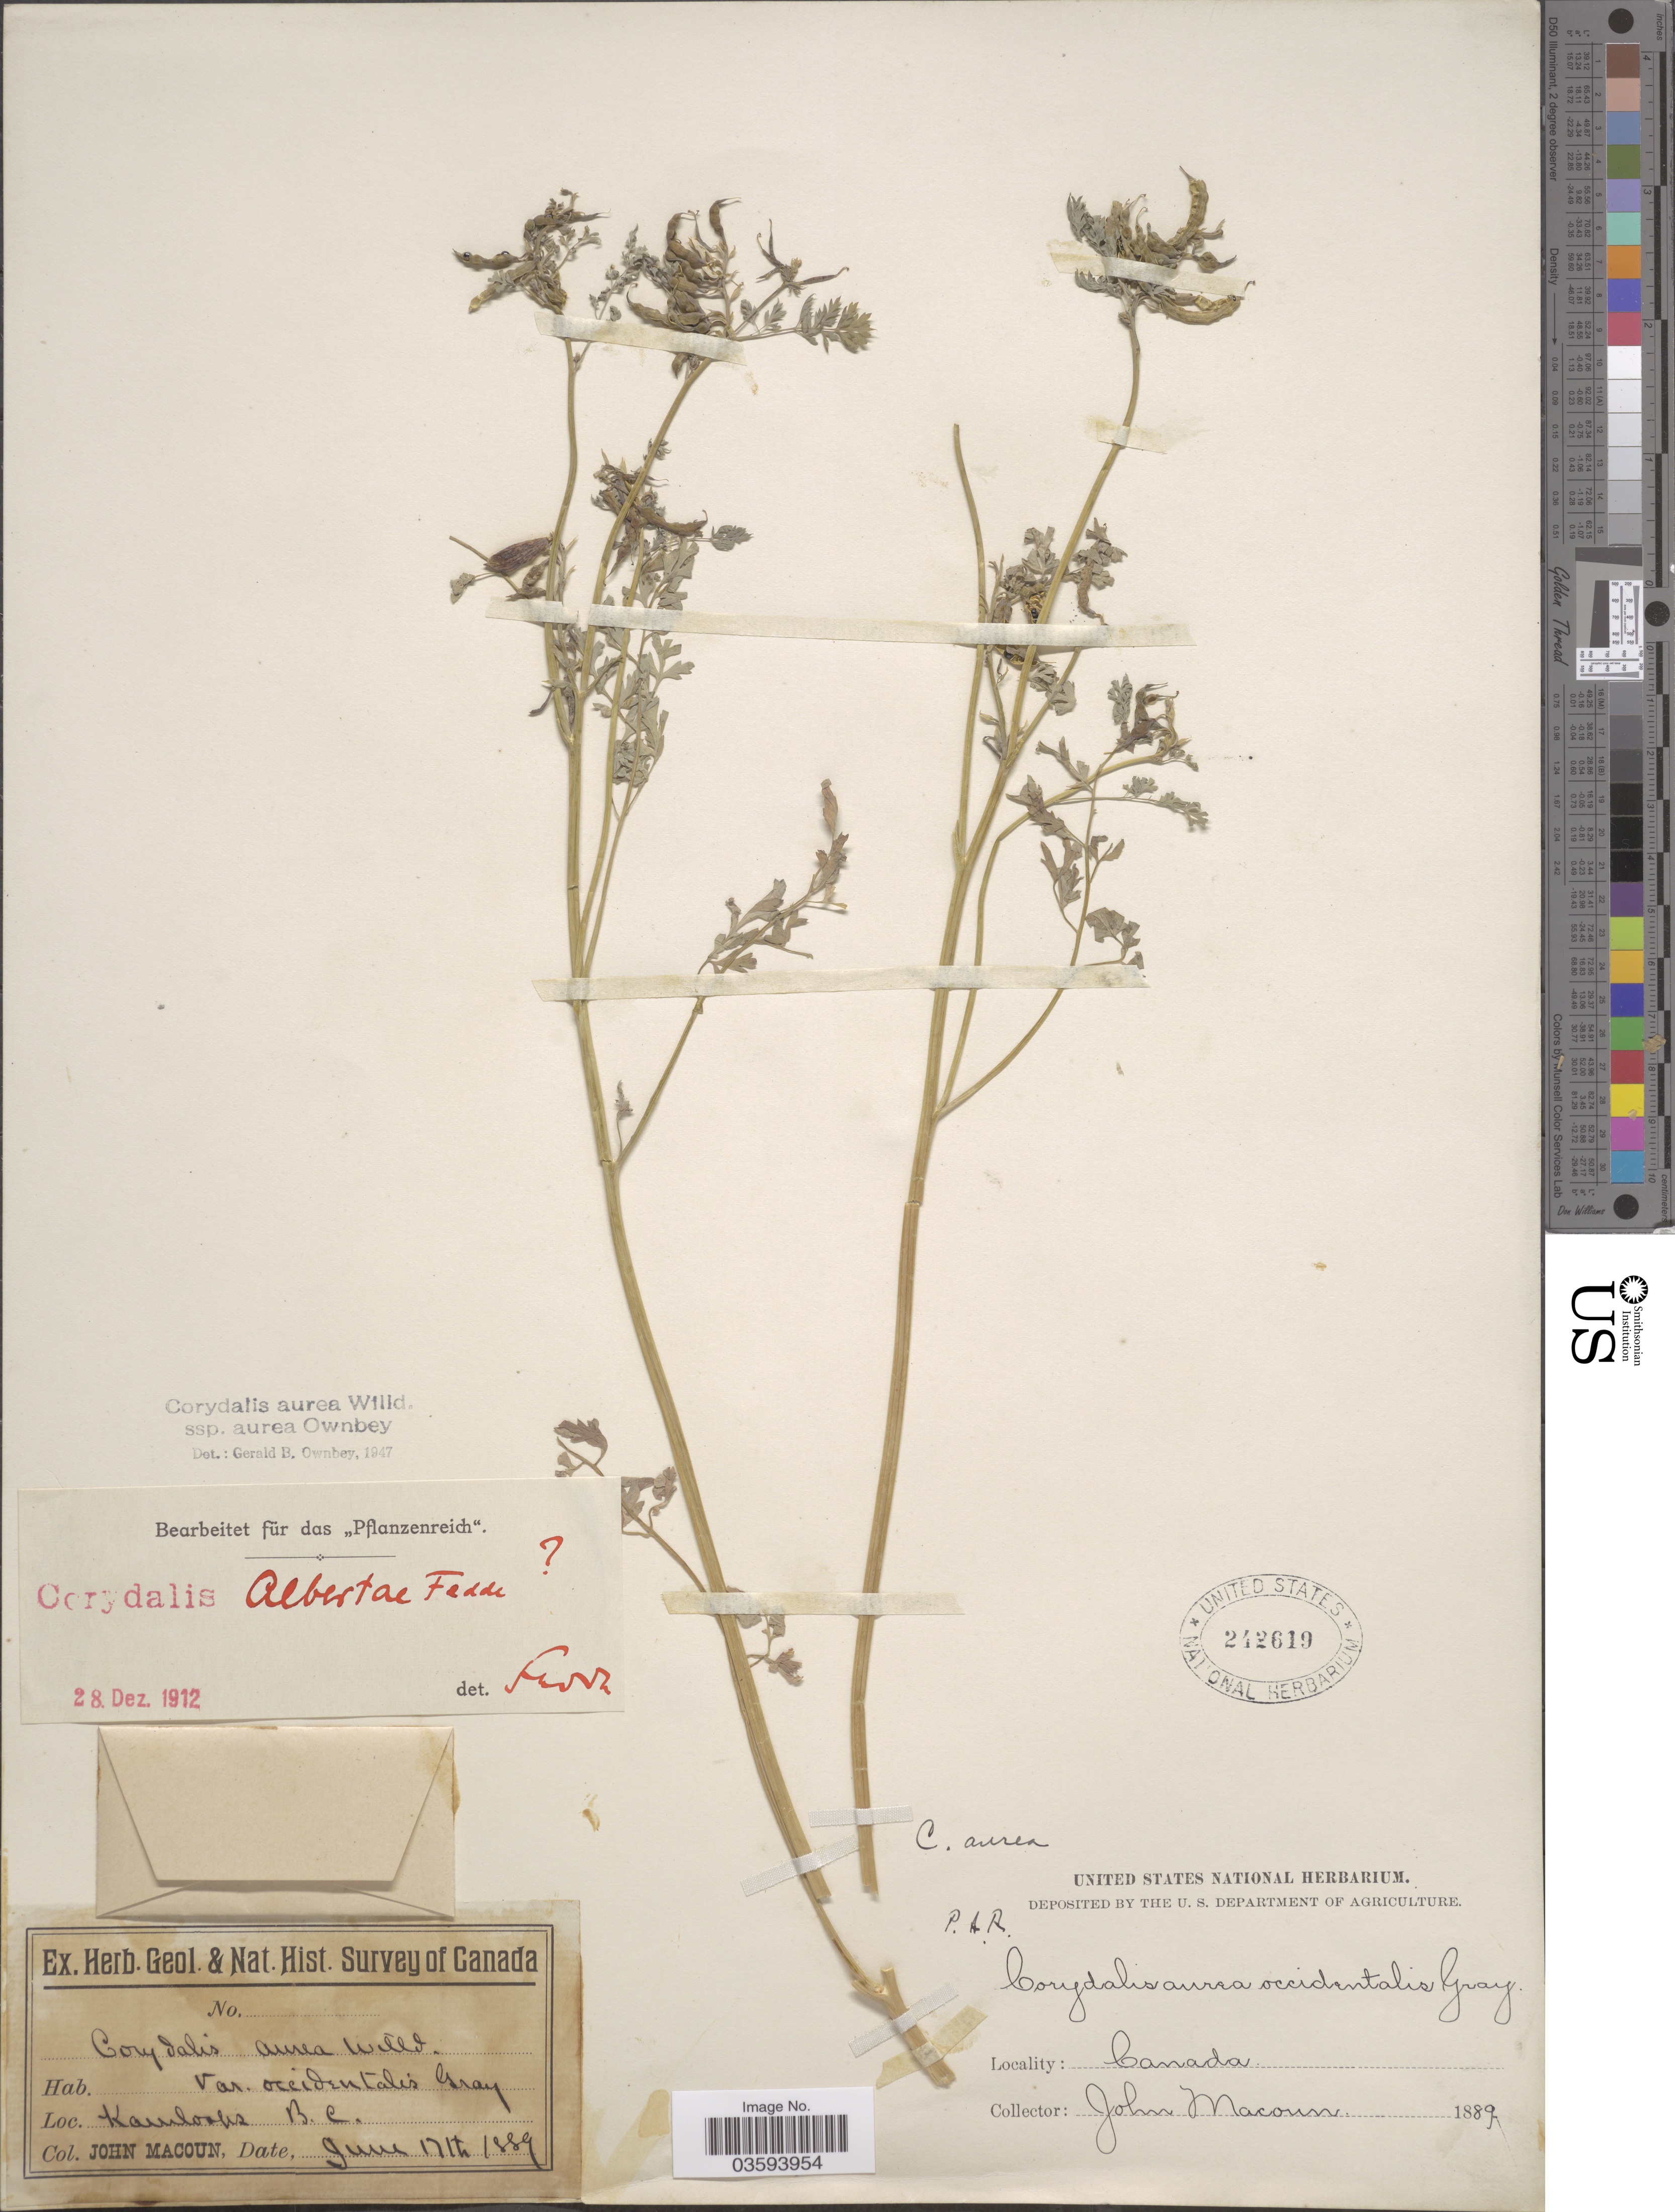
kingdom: Plantae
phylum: Tracheophyta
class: Magnoliopsida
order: Ranunculales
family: Papaveraceae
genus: Corydalis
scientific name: Corydalis aurea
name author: Willd.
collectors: J. Macoun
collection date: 1889-06-17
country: Canada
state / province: British Columbia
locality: Kamloops.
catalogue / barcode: US 242619